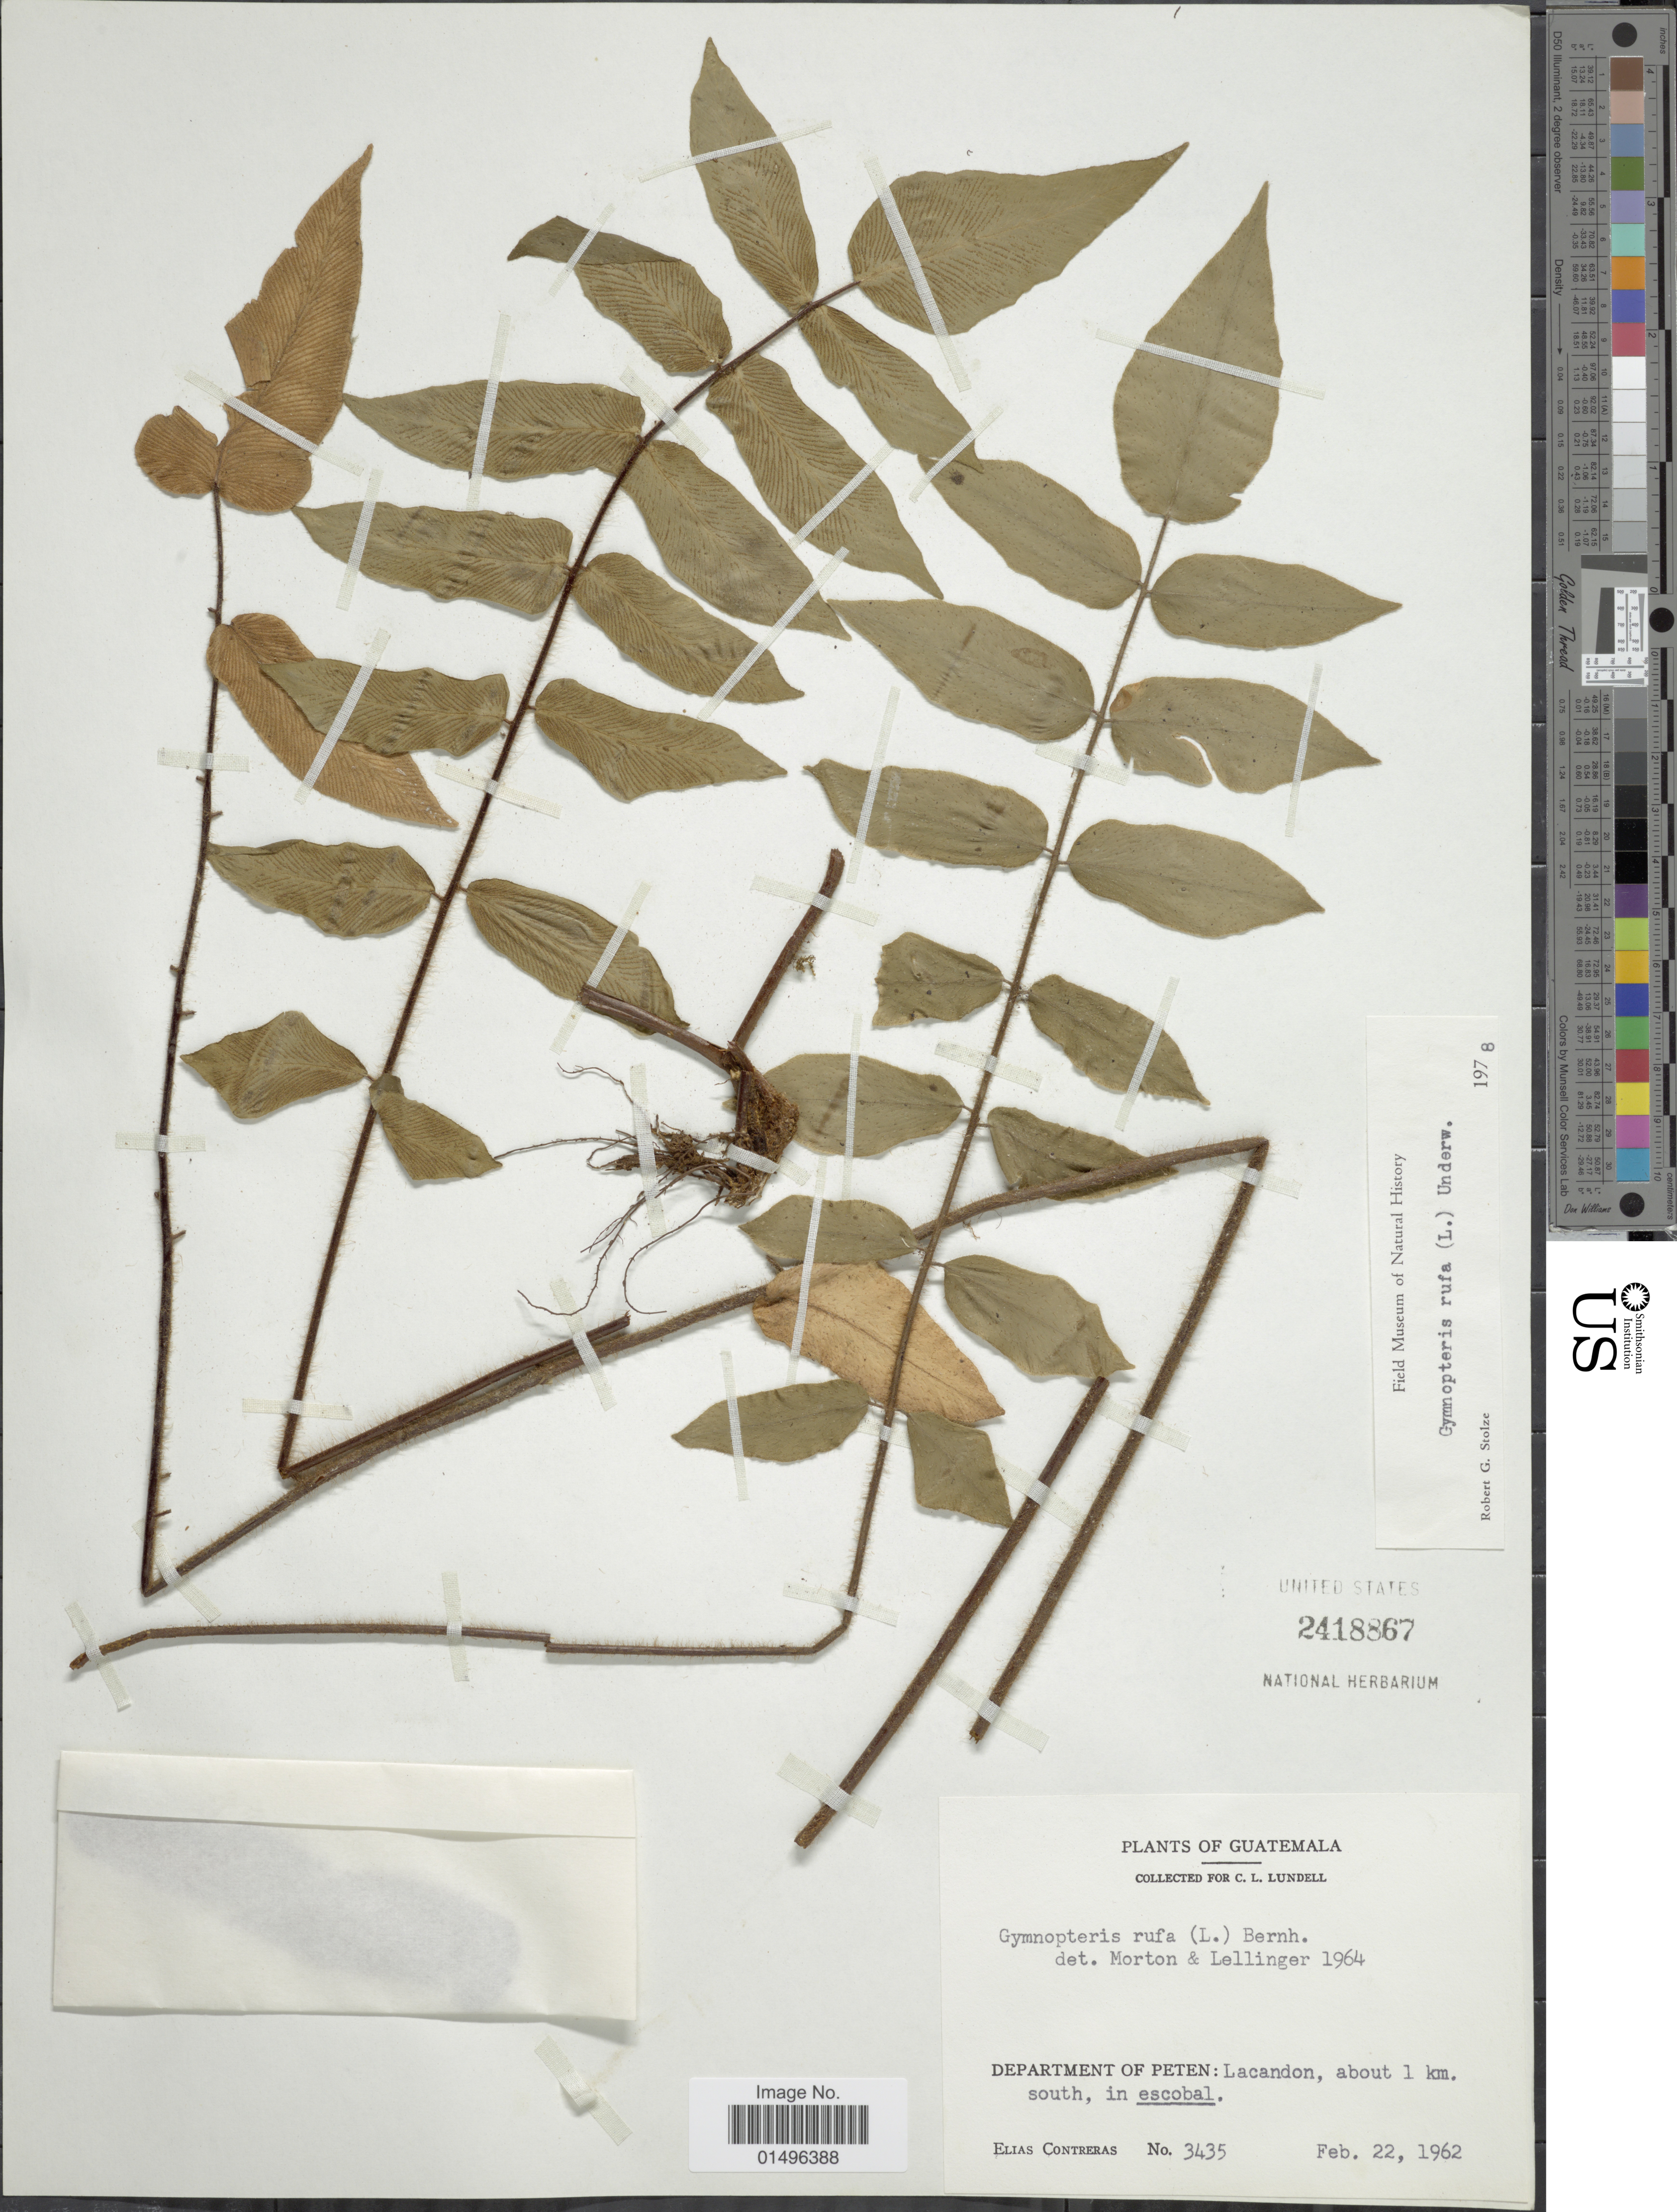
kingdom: Plantae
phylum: Tracheophyta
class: Polypodiopsida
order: Polypodiales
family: Pteridaceae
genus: Hemionitis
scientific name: Hemionitis rufa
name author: (L.) Sw.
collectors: E. Contreras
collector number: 3435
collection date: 1962-02-22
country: Guatemala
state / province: El Petén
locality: Guatemala, Department of Peten, Lacandon, about 1 km south, in escobal.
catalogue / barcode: US 2418867